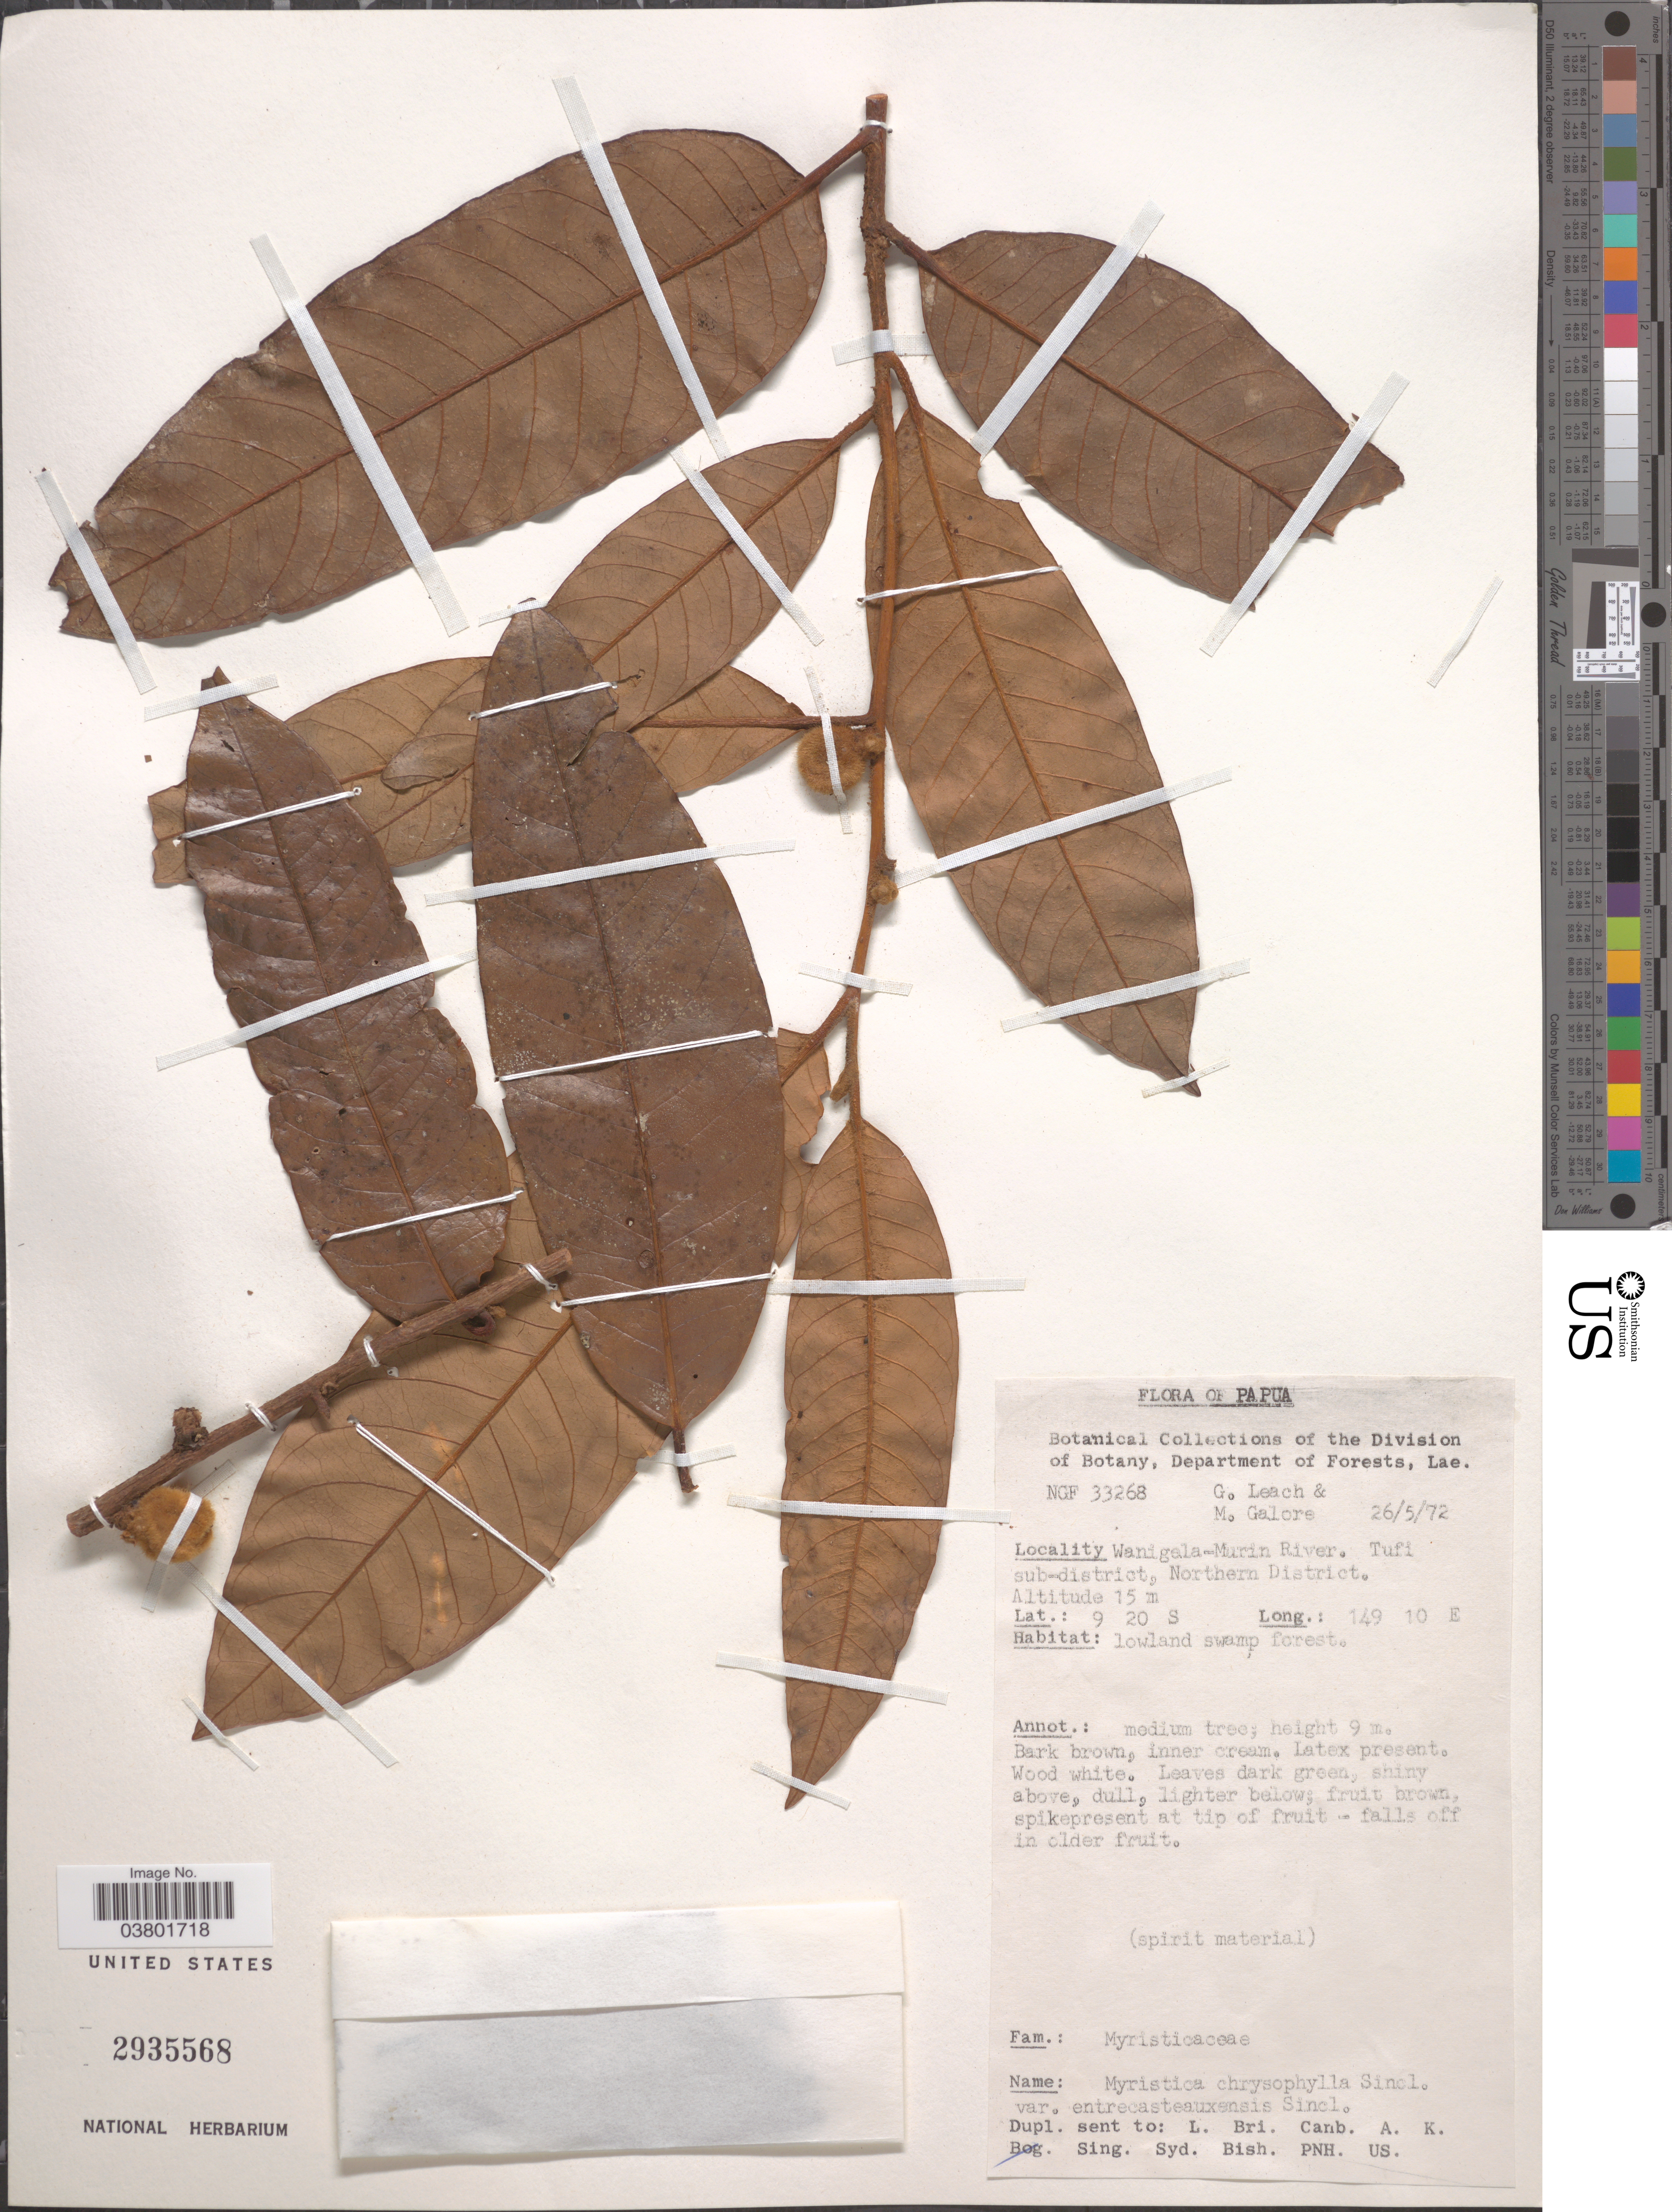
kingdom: Plantae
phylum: Tracheophyta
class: Magnoliopsida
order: Magnoliales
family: Myristicaceae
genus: Myristica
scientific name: Myristica chrysophylla var. entrecasteauxensis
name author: J. Sinclair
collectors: G. Leach & M. Galore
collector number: NGF33268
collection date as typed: Transcribed d/m/y: 26/5/72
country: Papua New Guinea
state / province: Northern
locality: Papua. Wanigala-Murin River. Tufi sub-district, Northern District.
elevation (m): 15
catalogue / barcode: US 2935568